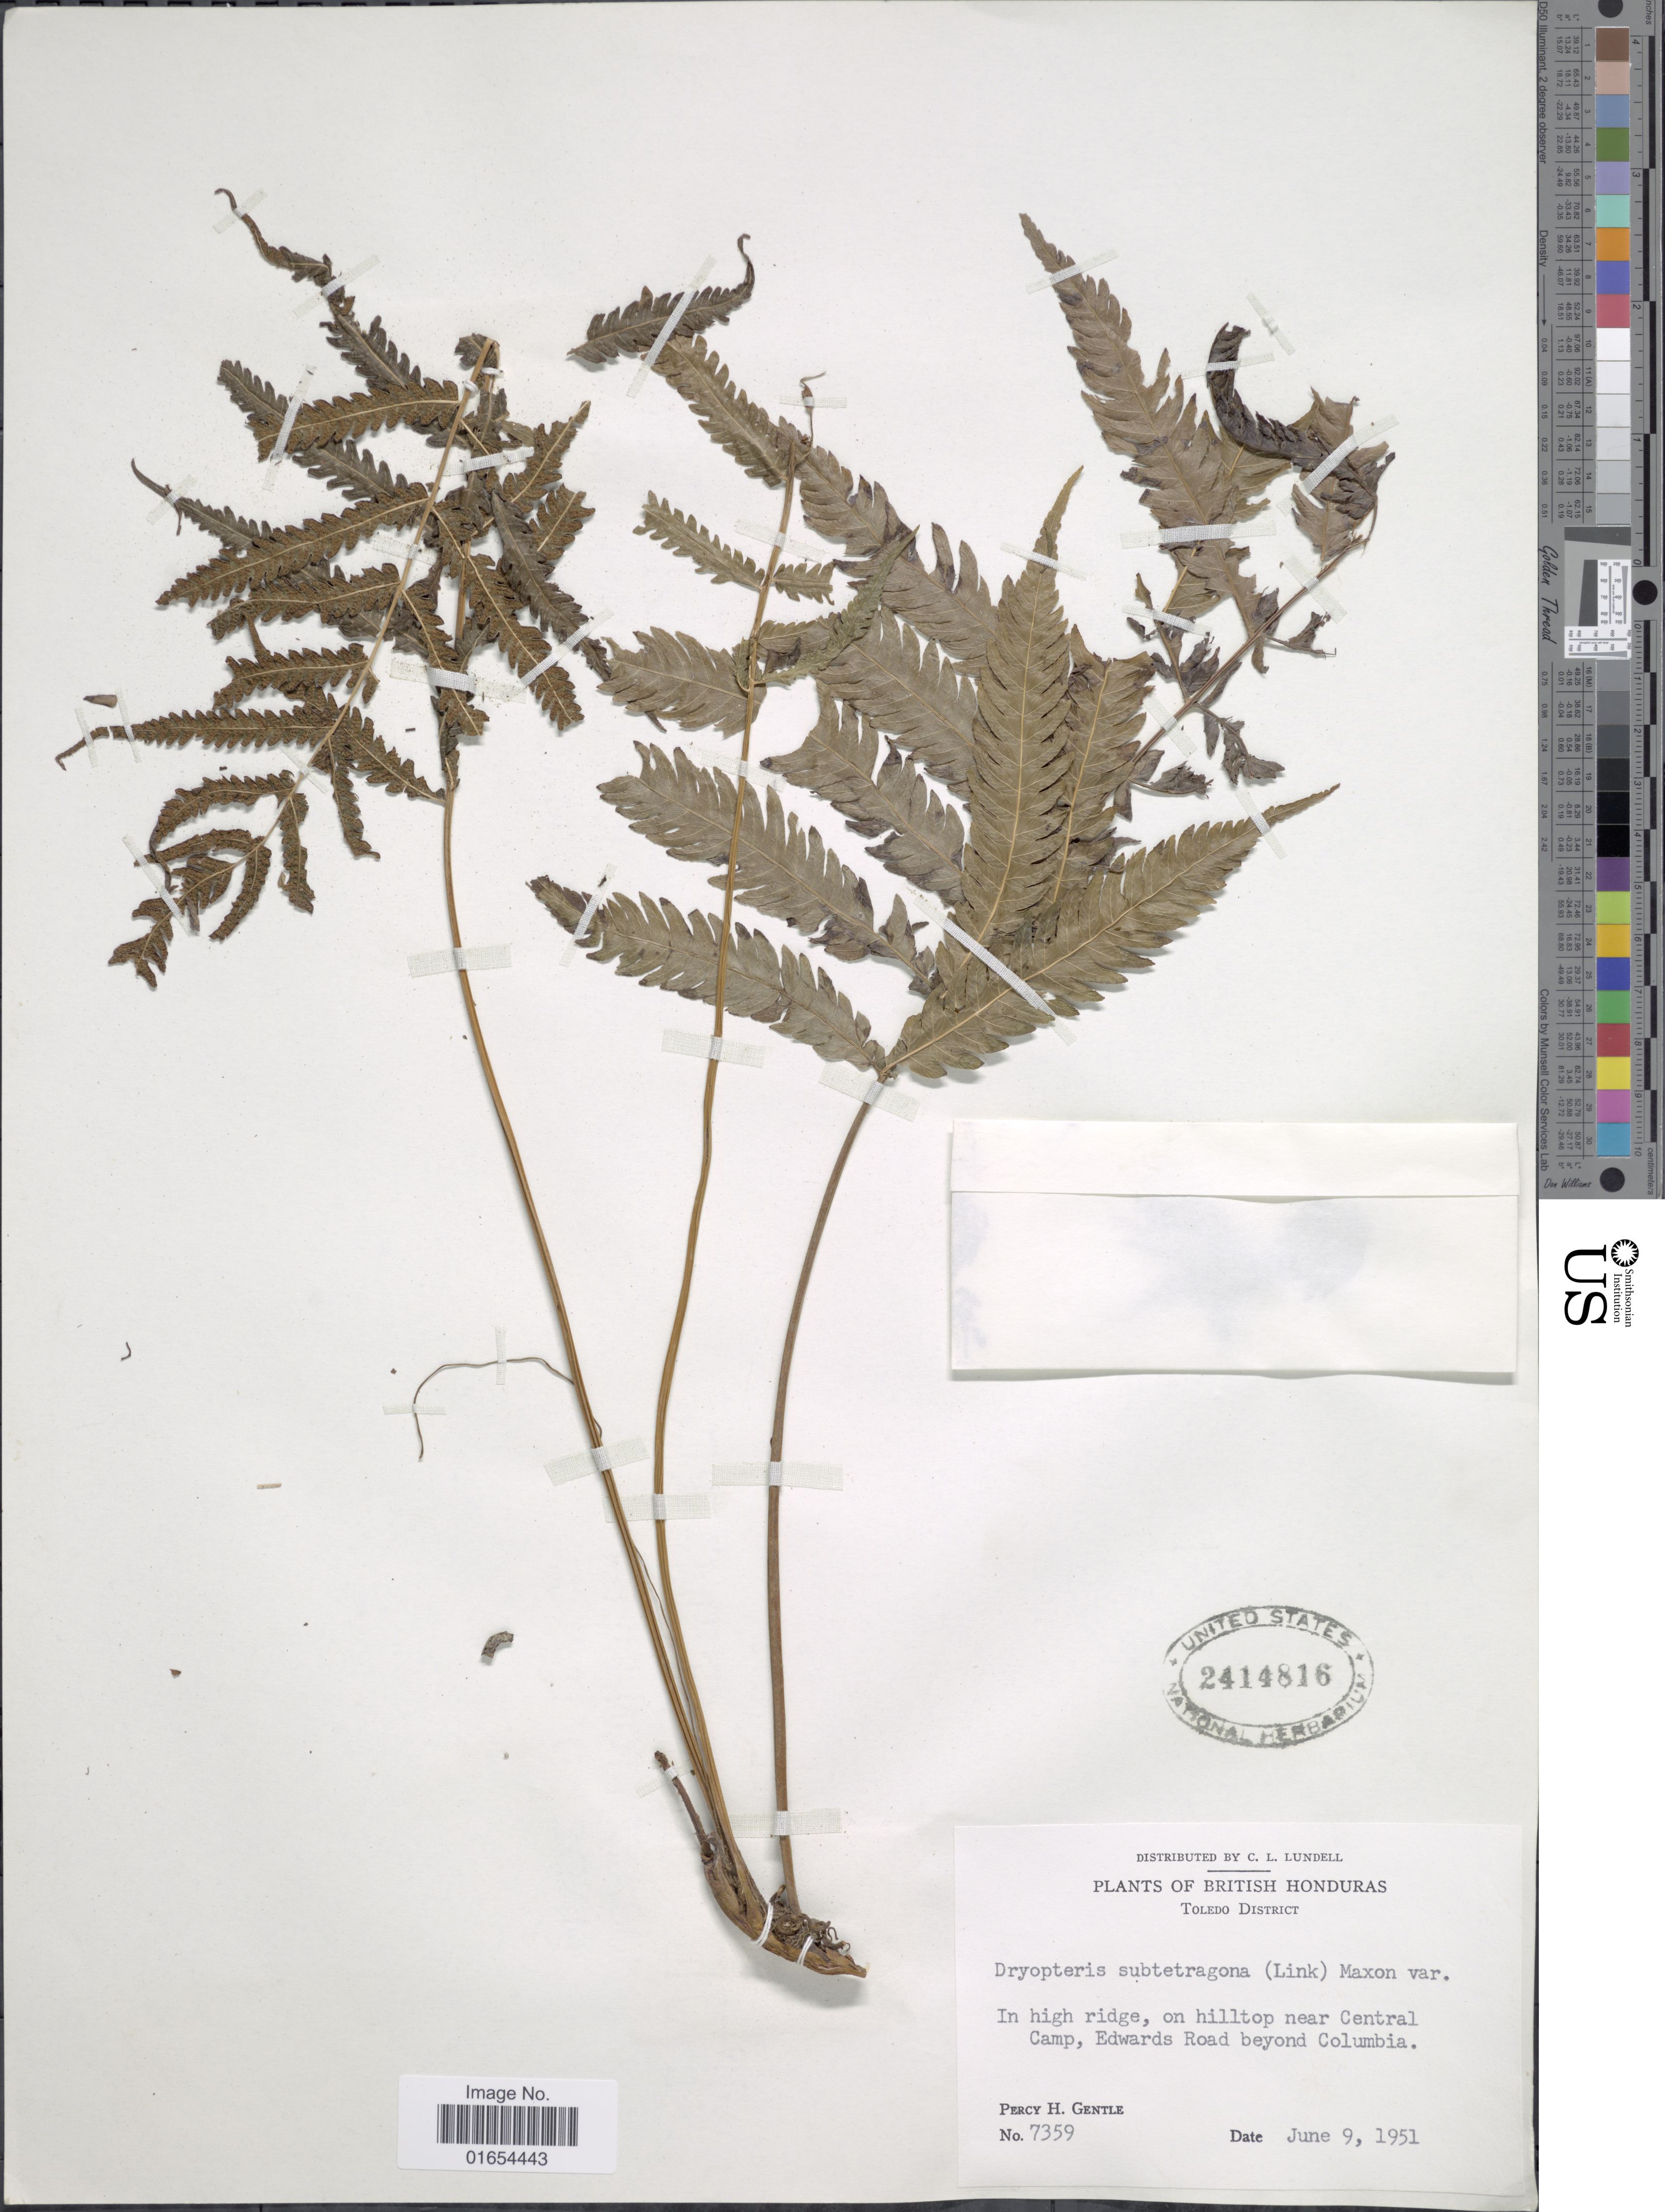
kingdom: Plantae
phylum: Tracheophyta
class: Polypodiopsida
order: Polypodiales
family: Thelypteridaceae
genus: Goniopteris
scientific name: Goniopteris tetragona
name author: (C. Presl) Sw.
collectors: P. H. Gentle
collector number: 7359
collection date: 1951-06-09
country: Belize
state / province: Toledo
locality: British Honduras, In high ridge, on hilltop near Central Camp, Edwards Road beyond Columbia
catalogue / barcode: US 2414816